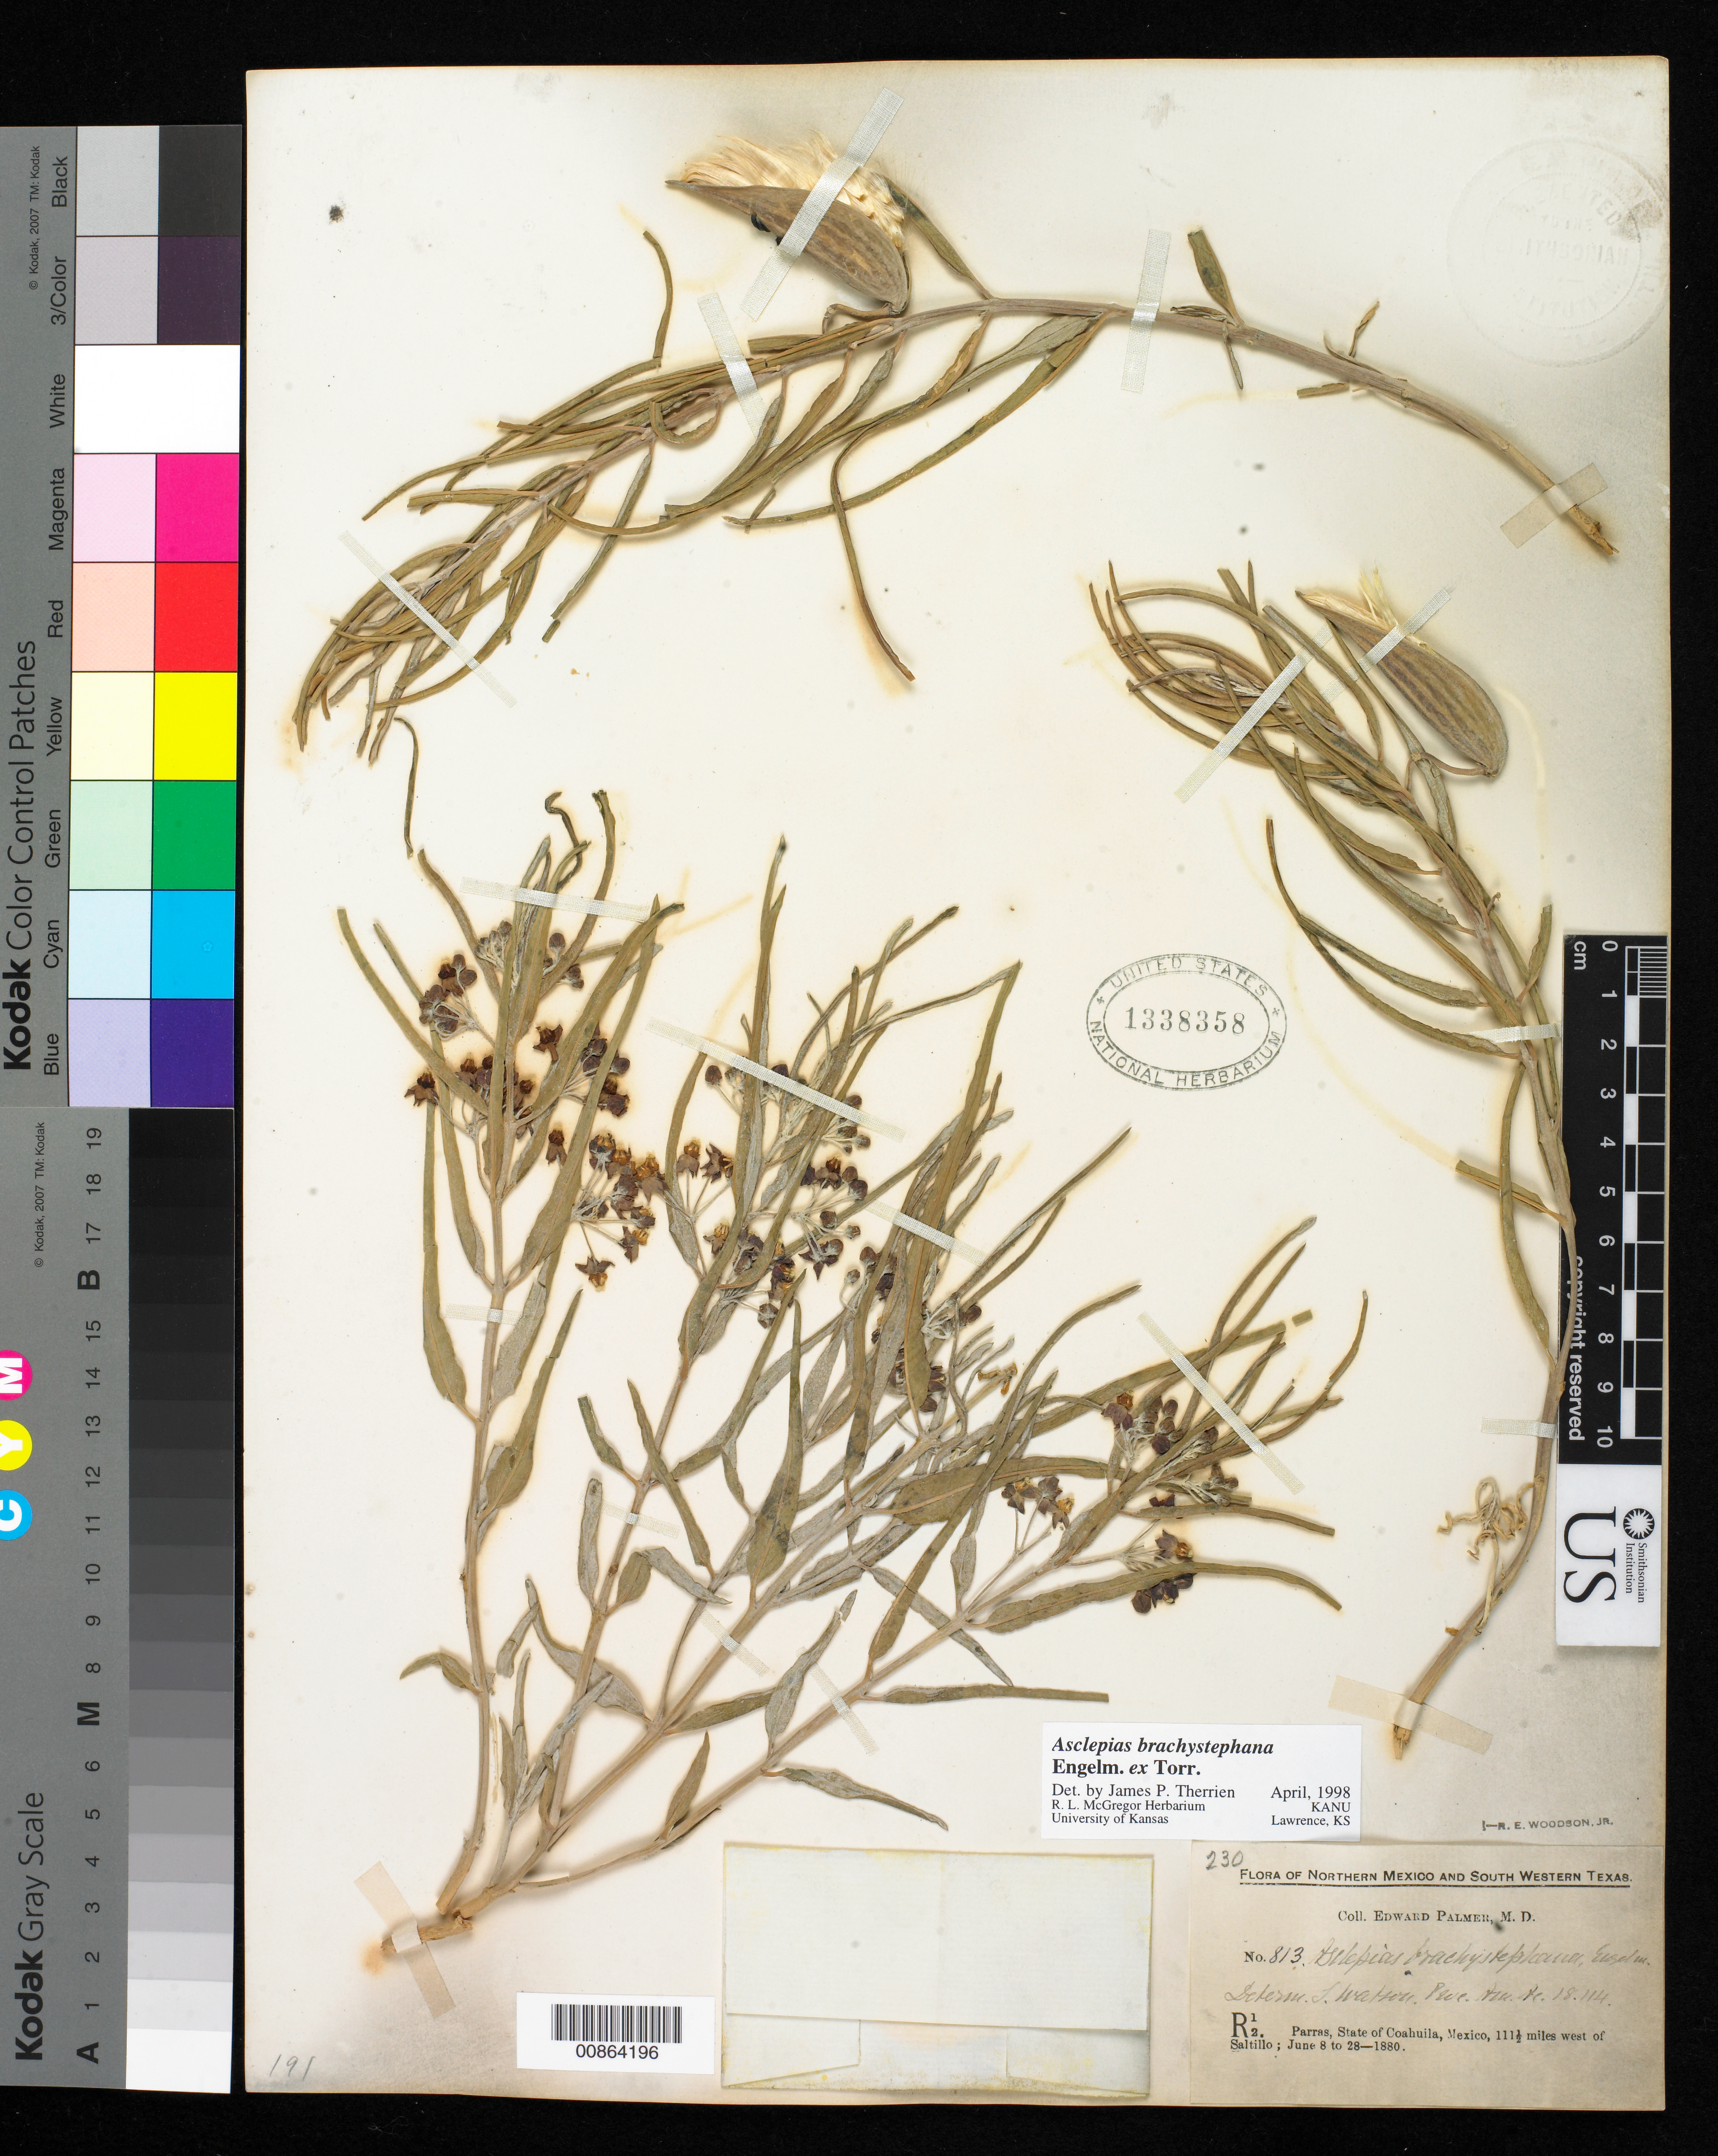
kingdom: Plantae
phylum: Tracheophyta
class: Magnoliopsida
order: Gentianales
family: Apocynaceae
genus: Asclepias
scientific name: Asclepias brachystephana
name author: Engelm. ex Torr. in Emory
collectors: E. Palmer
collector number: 813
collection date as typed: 08 Jun 1880 to 28 Jun 1880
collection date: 1880-06-08/1880-06-28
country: Mexico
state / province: Coahuila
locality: R12. Parras, Coahuila, 111½ miles west of Saltillo.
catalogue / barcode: US 1338358